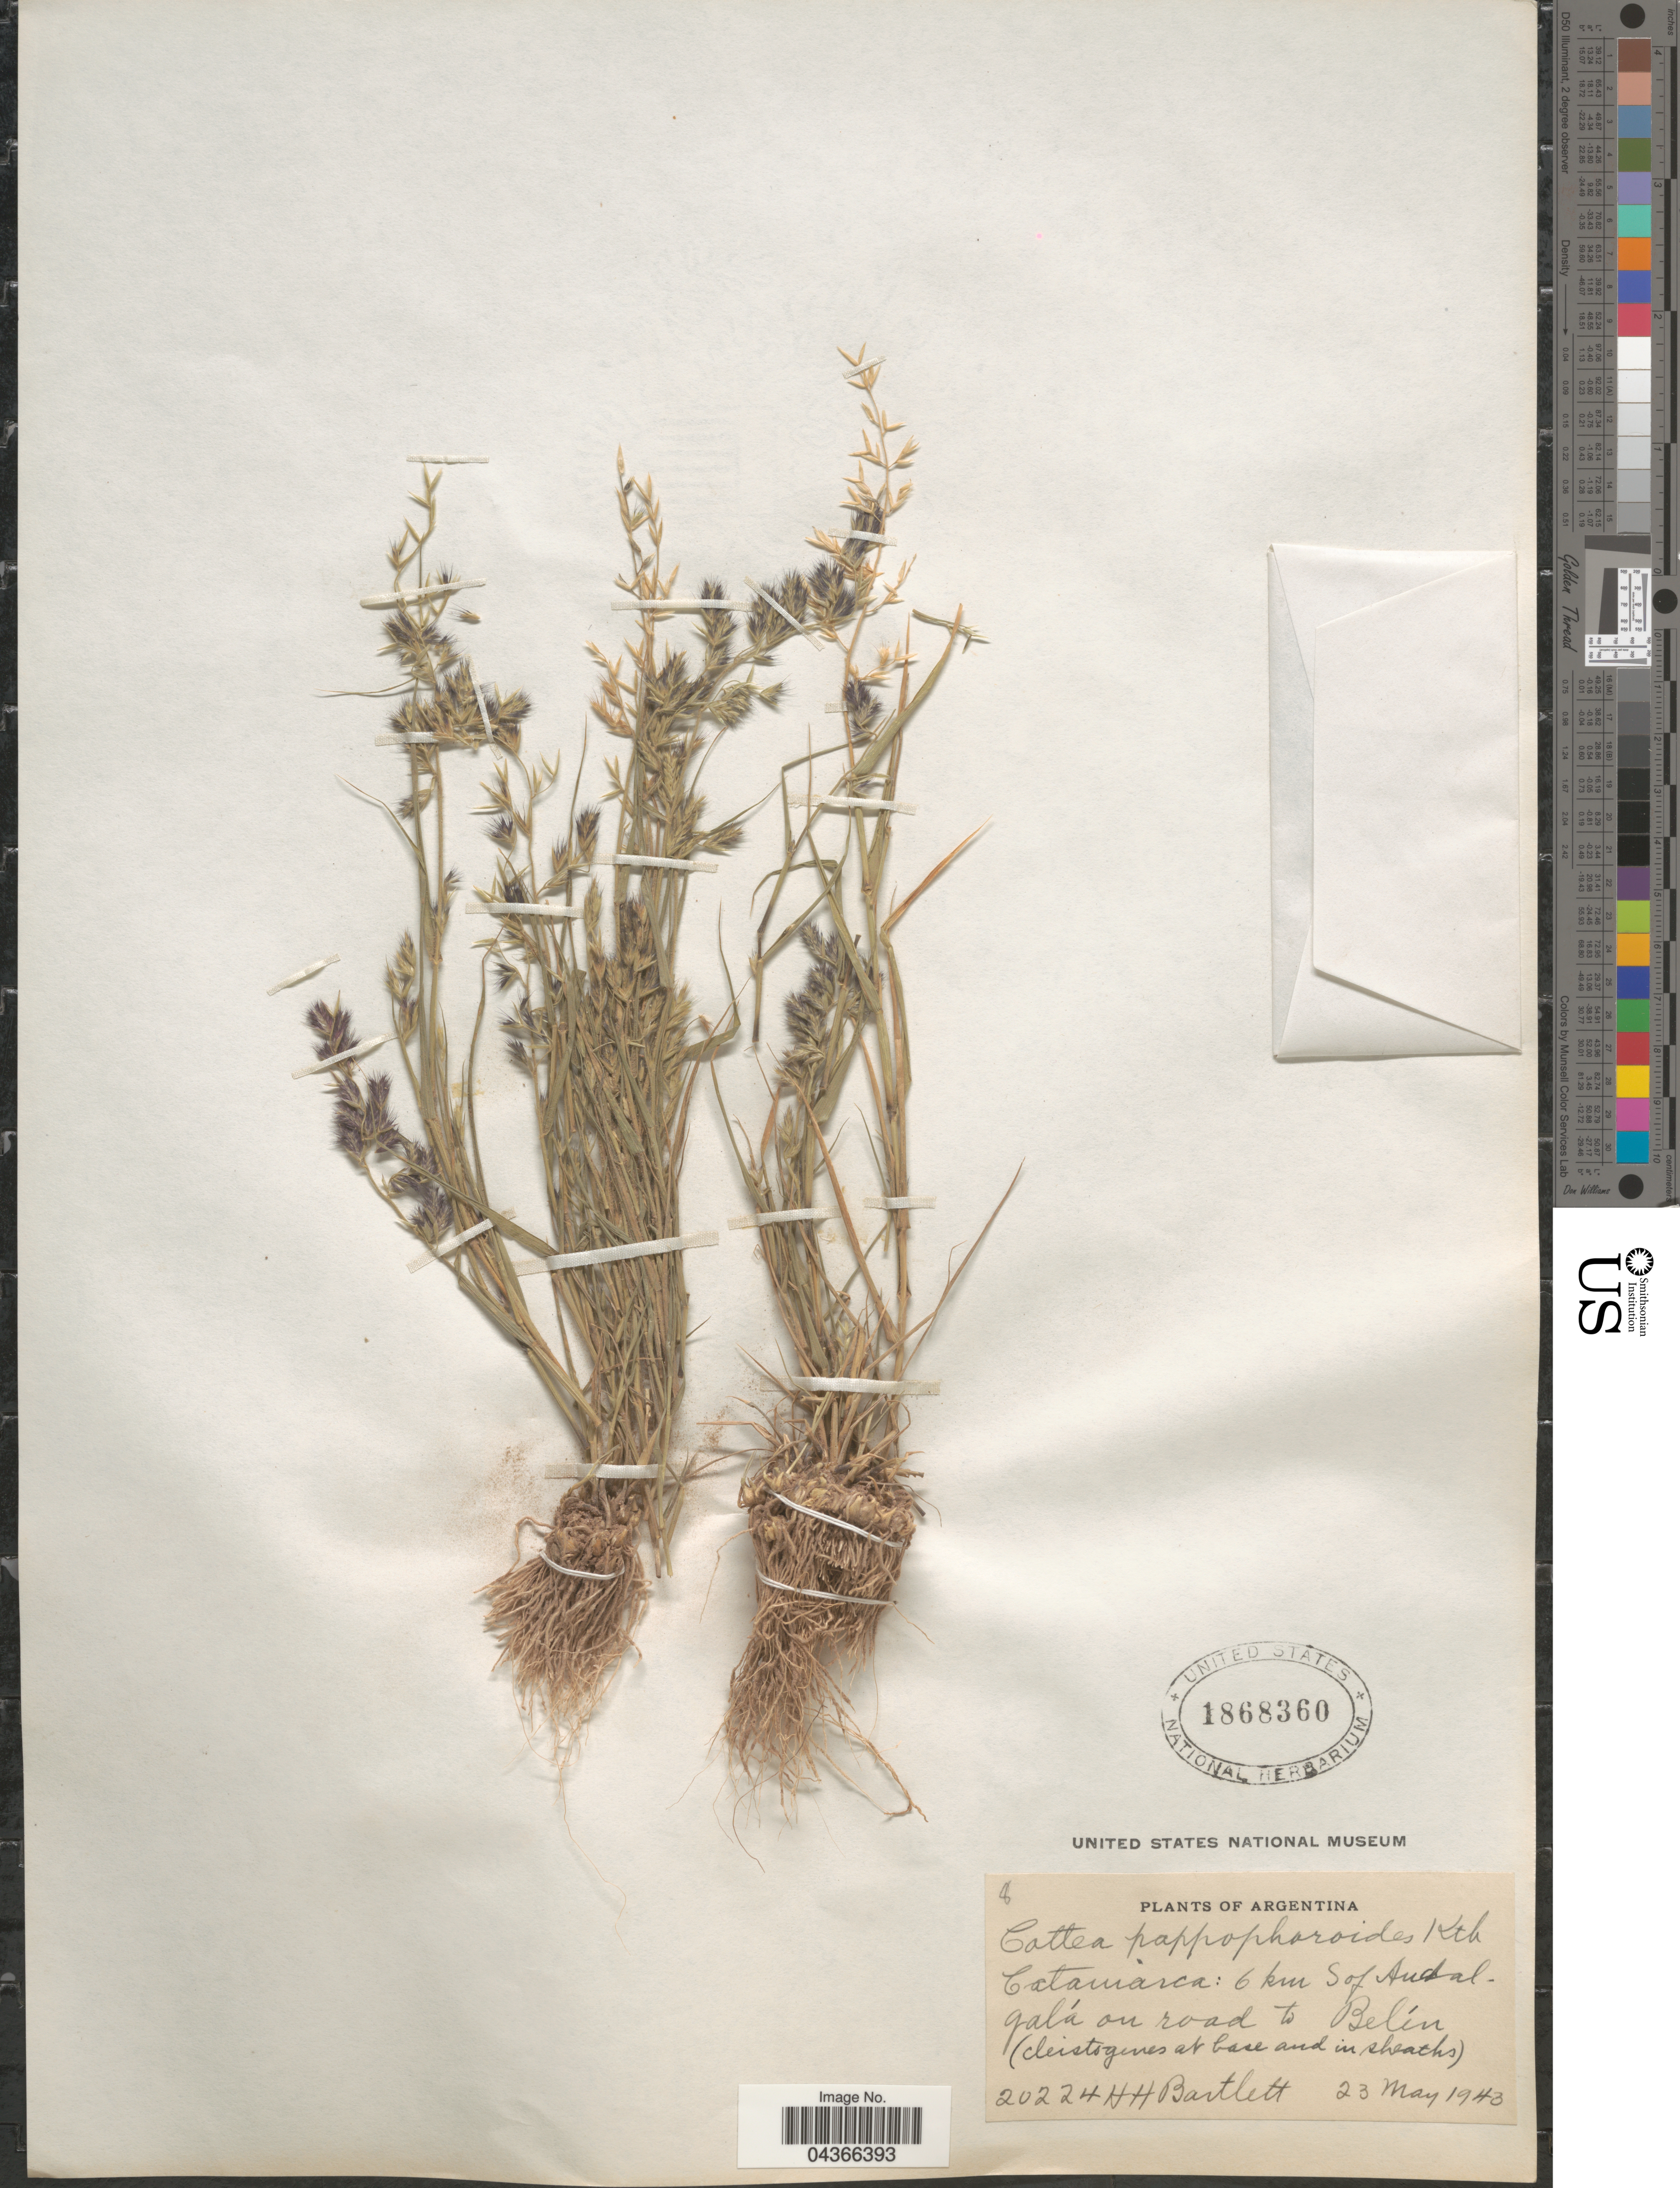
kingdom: Plantae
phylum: Tracheophyta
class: Liliopsida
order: Poales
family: Poaceae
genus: Cottea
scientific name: Cottea pappophoroides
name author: Kunth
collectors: H. H. Bartlett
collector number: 20224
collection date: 1943-05-23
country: Argentina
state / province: Catamarca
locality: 6 km S of Andalgalá on road to Belín.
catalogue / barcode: US 1868360